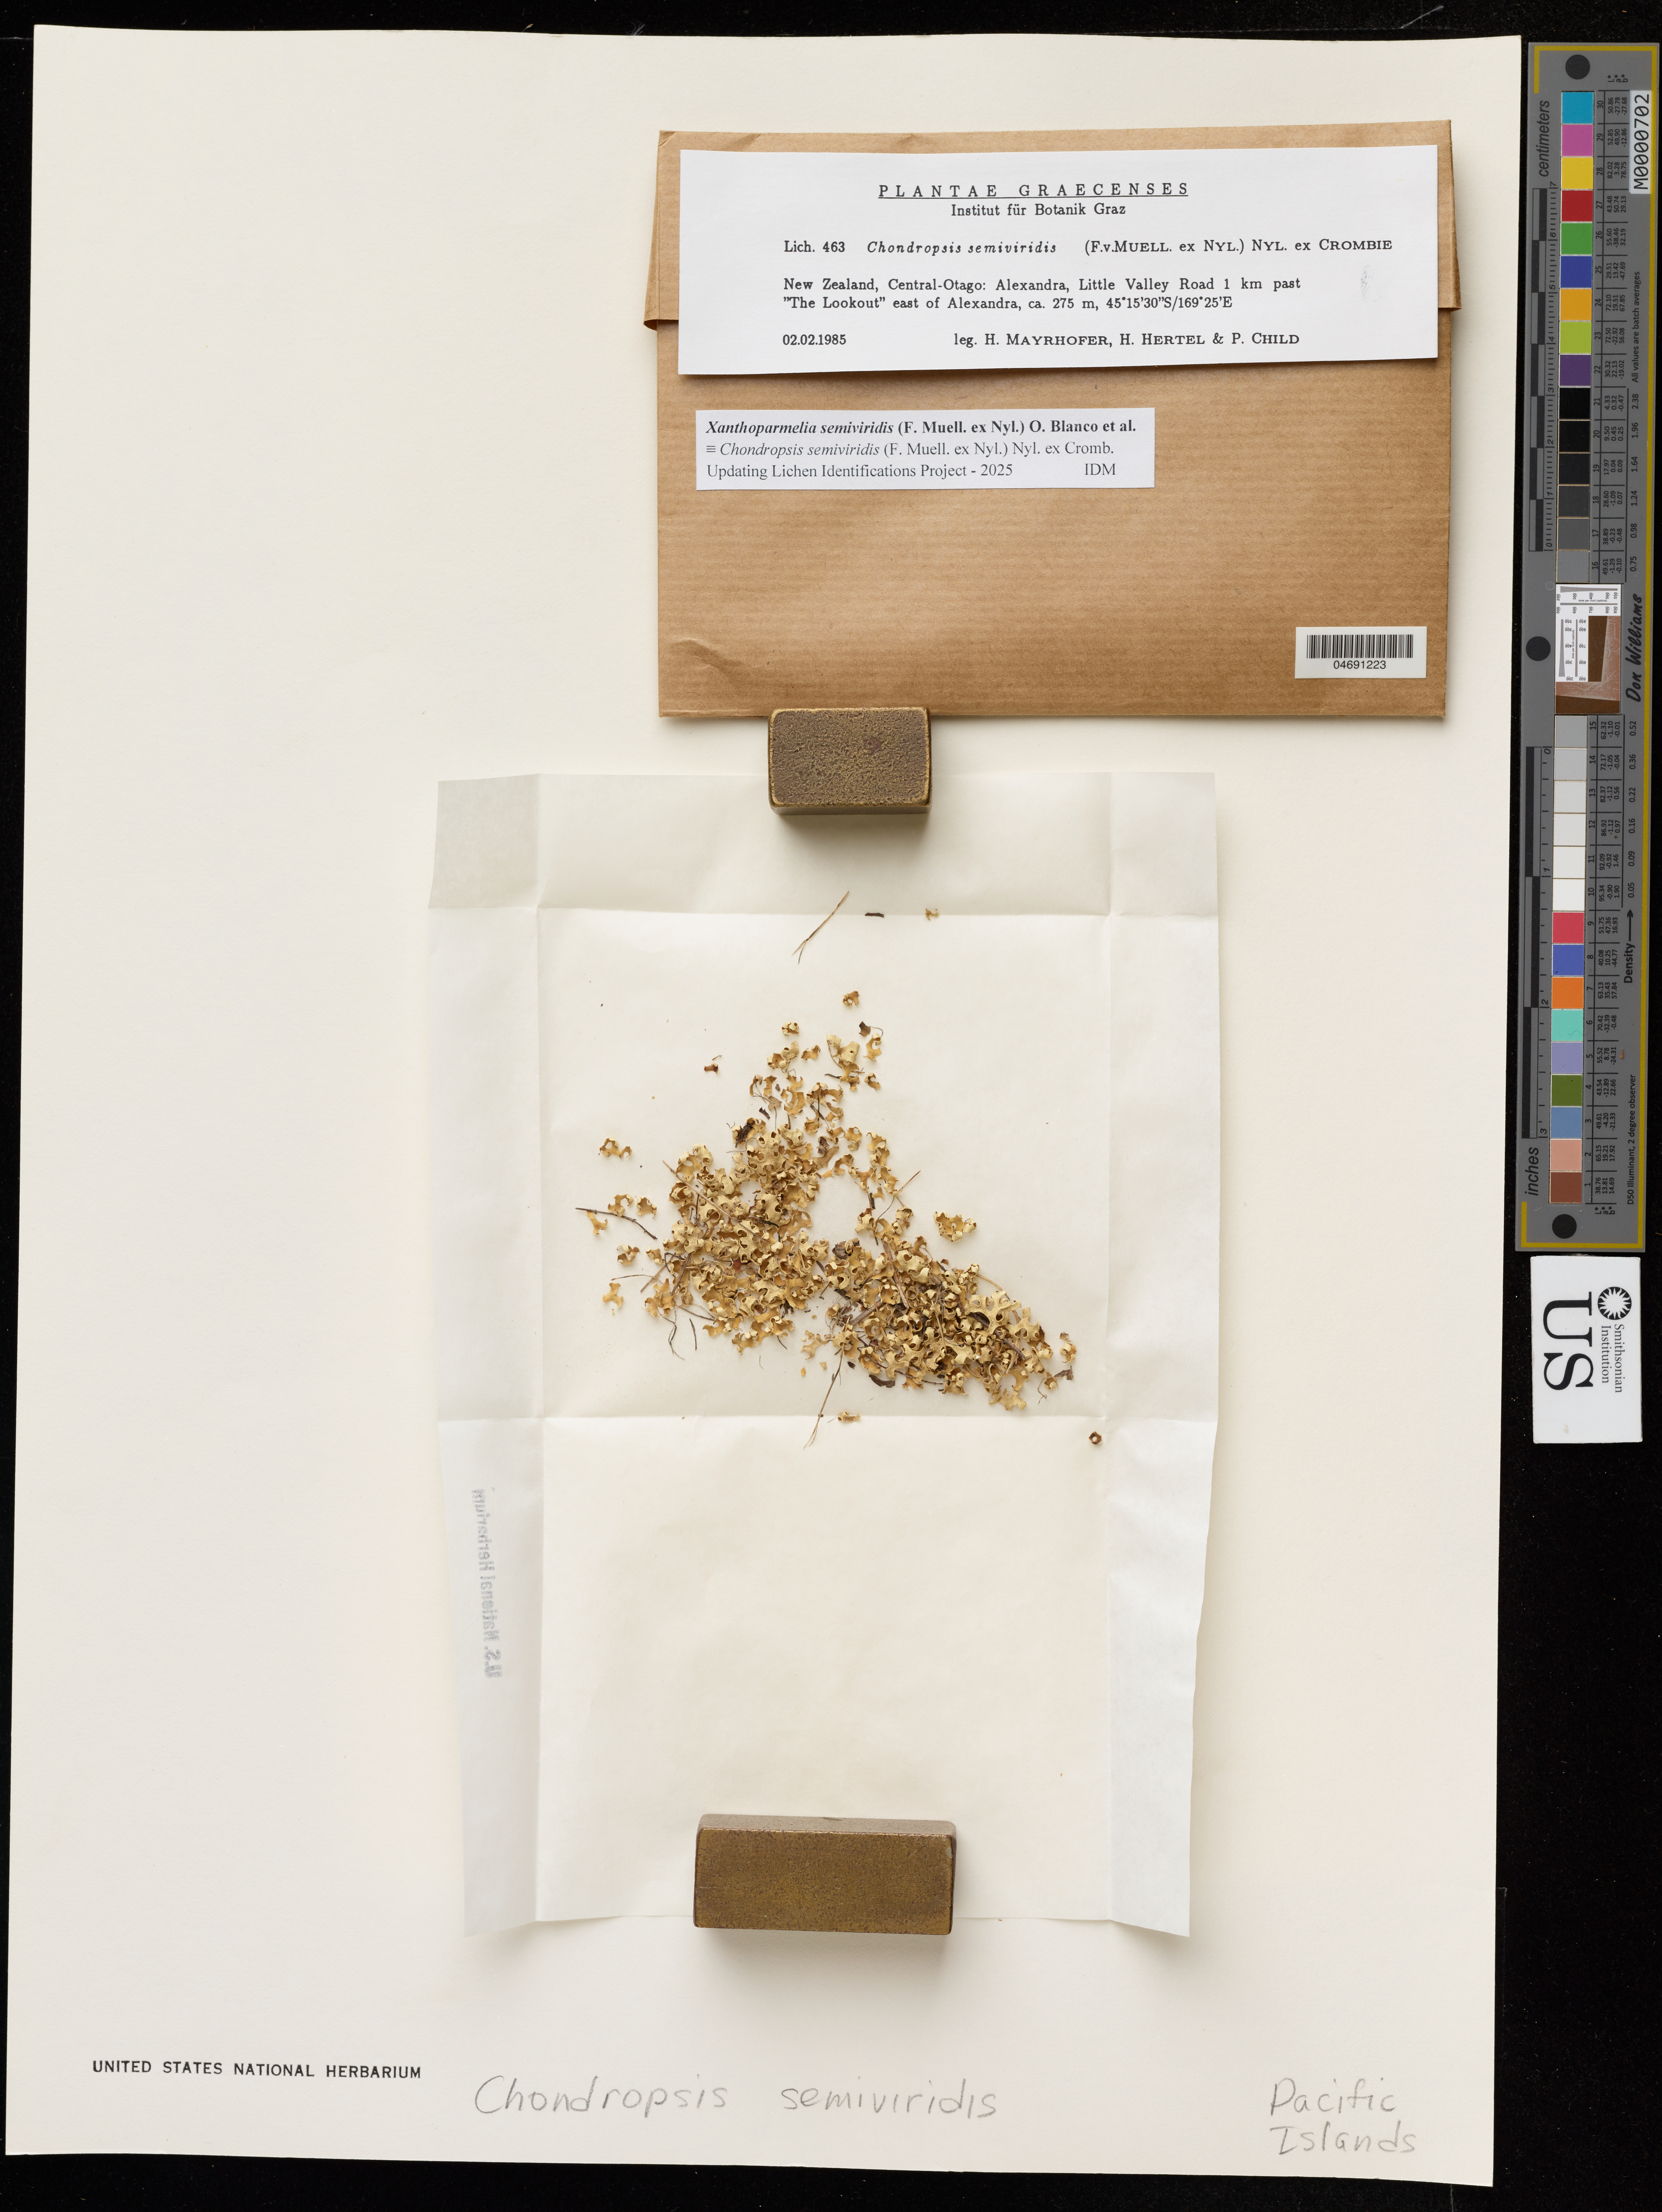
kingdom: Fungi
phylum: Ascomycota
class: Lecanoromycetes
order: Lecanorales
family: Parmeliaceae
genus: Xanthoparmelia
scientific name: Xanthoparmelia semiviridis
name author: (F. Muell. & Nyl.) O. Blanco et al.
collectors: H. Mayrhofer, H. Hertel & P. Child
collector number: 463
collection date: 1985-02-02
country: New Zealand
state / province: Otago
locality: Graecenses. Central-Otago: Alexandra, Little Valley Road 6 km from Alexandra.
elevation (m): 460